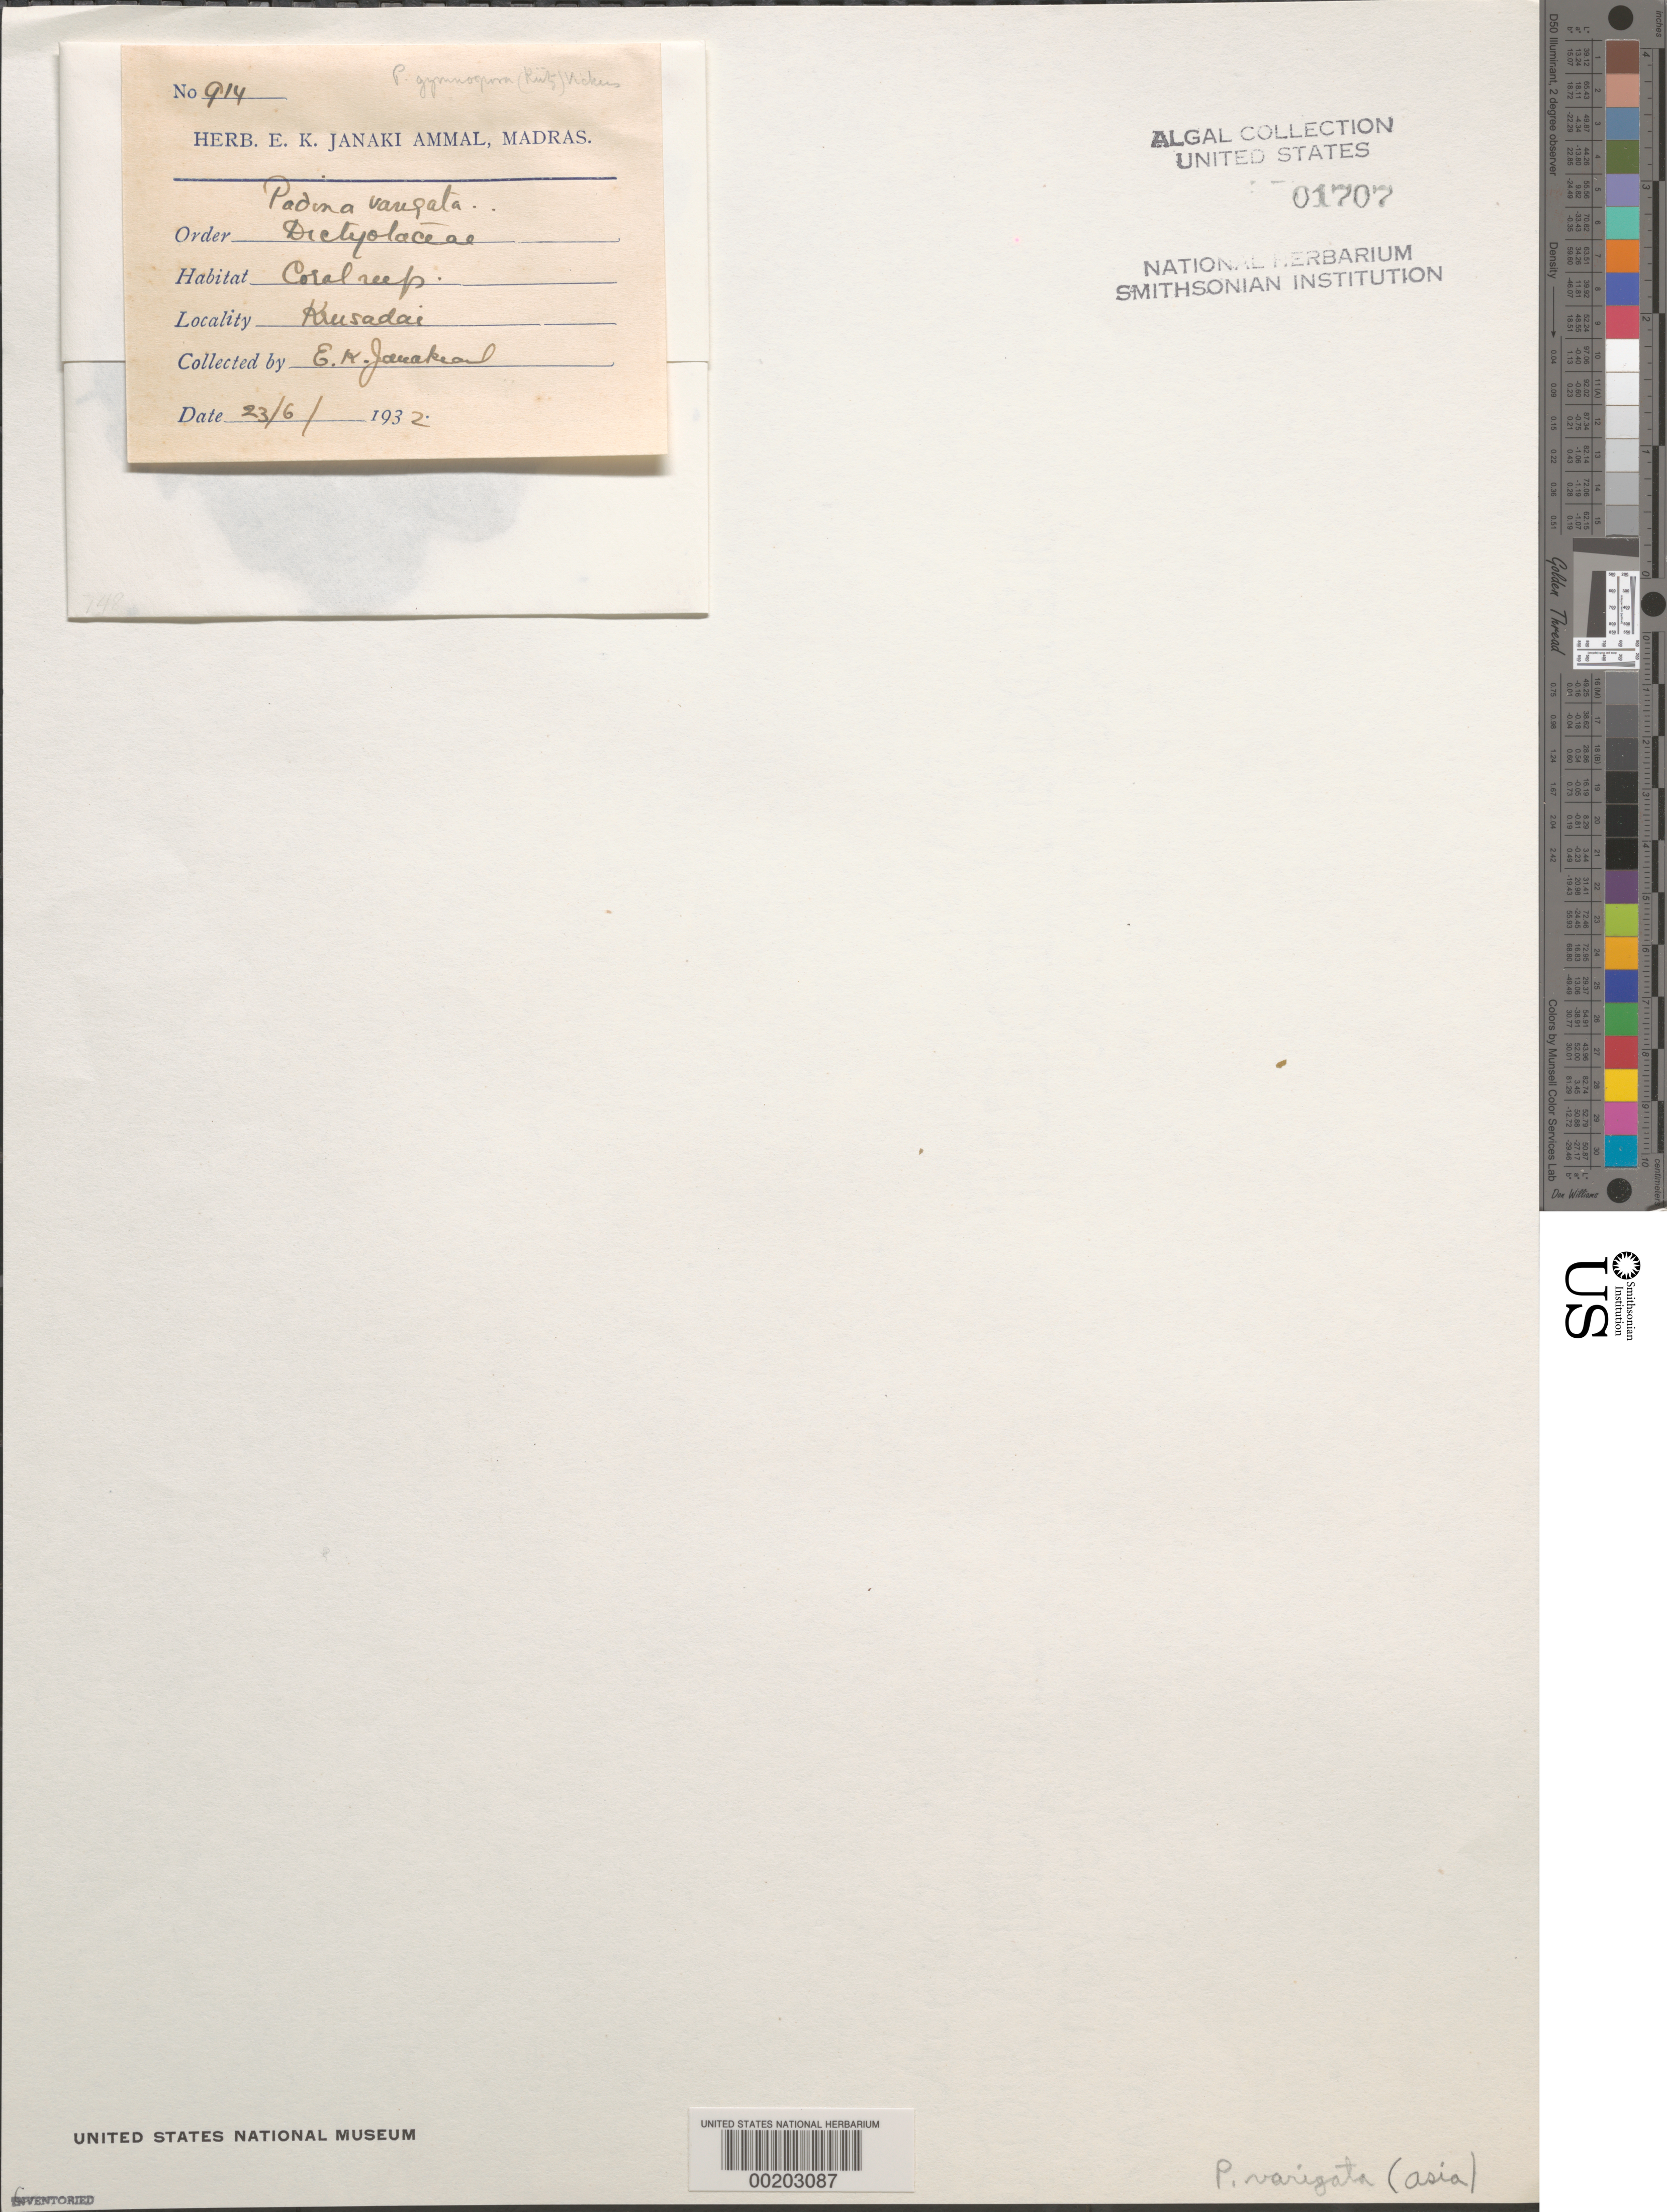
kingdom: Chromista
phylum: Ochrophyta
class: Phaeophyceae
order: Dictyotales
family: Dictyotaceae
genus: Padina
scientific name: Padina gymnospora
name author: (Kütz.) O.G. Sond.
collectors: E. Janaki Ammal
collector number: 914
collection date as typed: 23 Jun 1932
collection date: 1932-06-23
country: India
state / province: Tamil Nadu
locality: Krusadi (krusadai) island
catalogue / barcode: US 1707